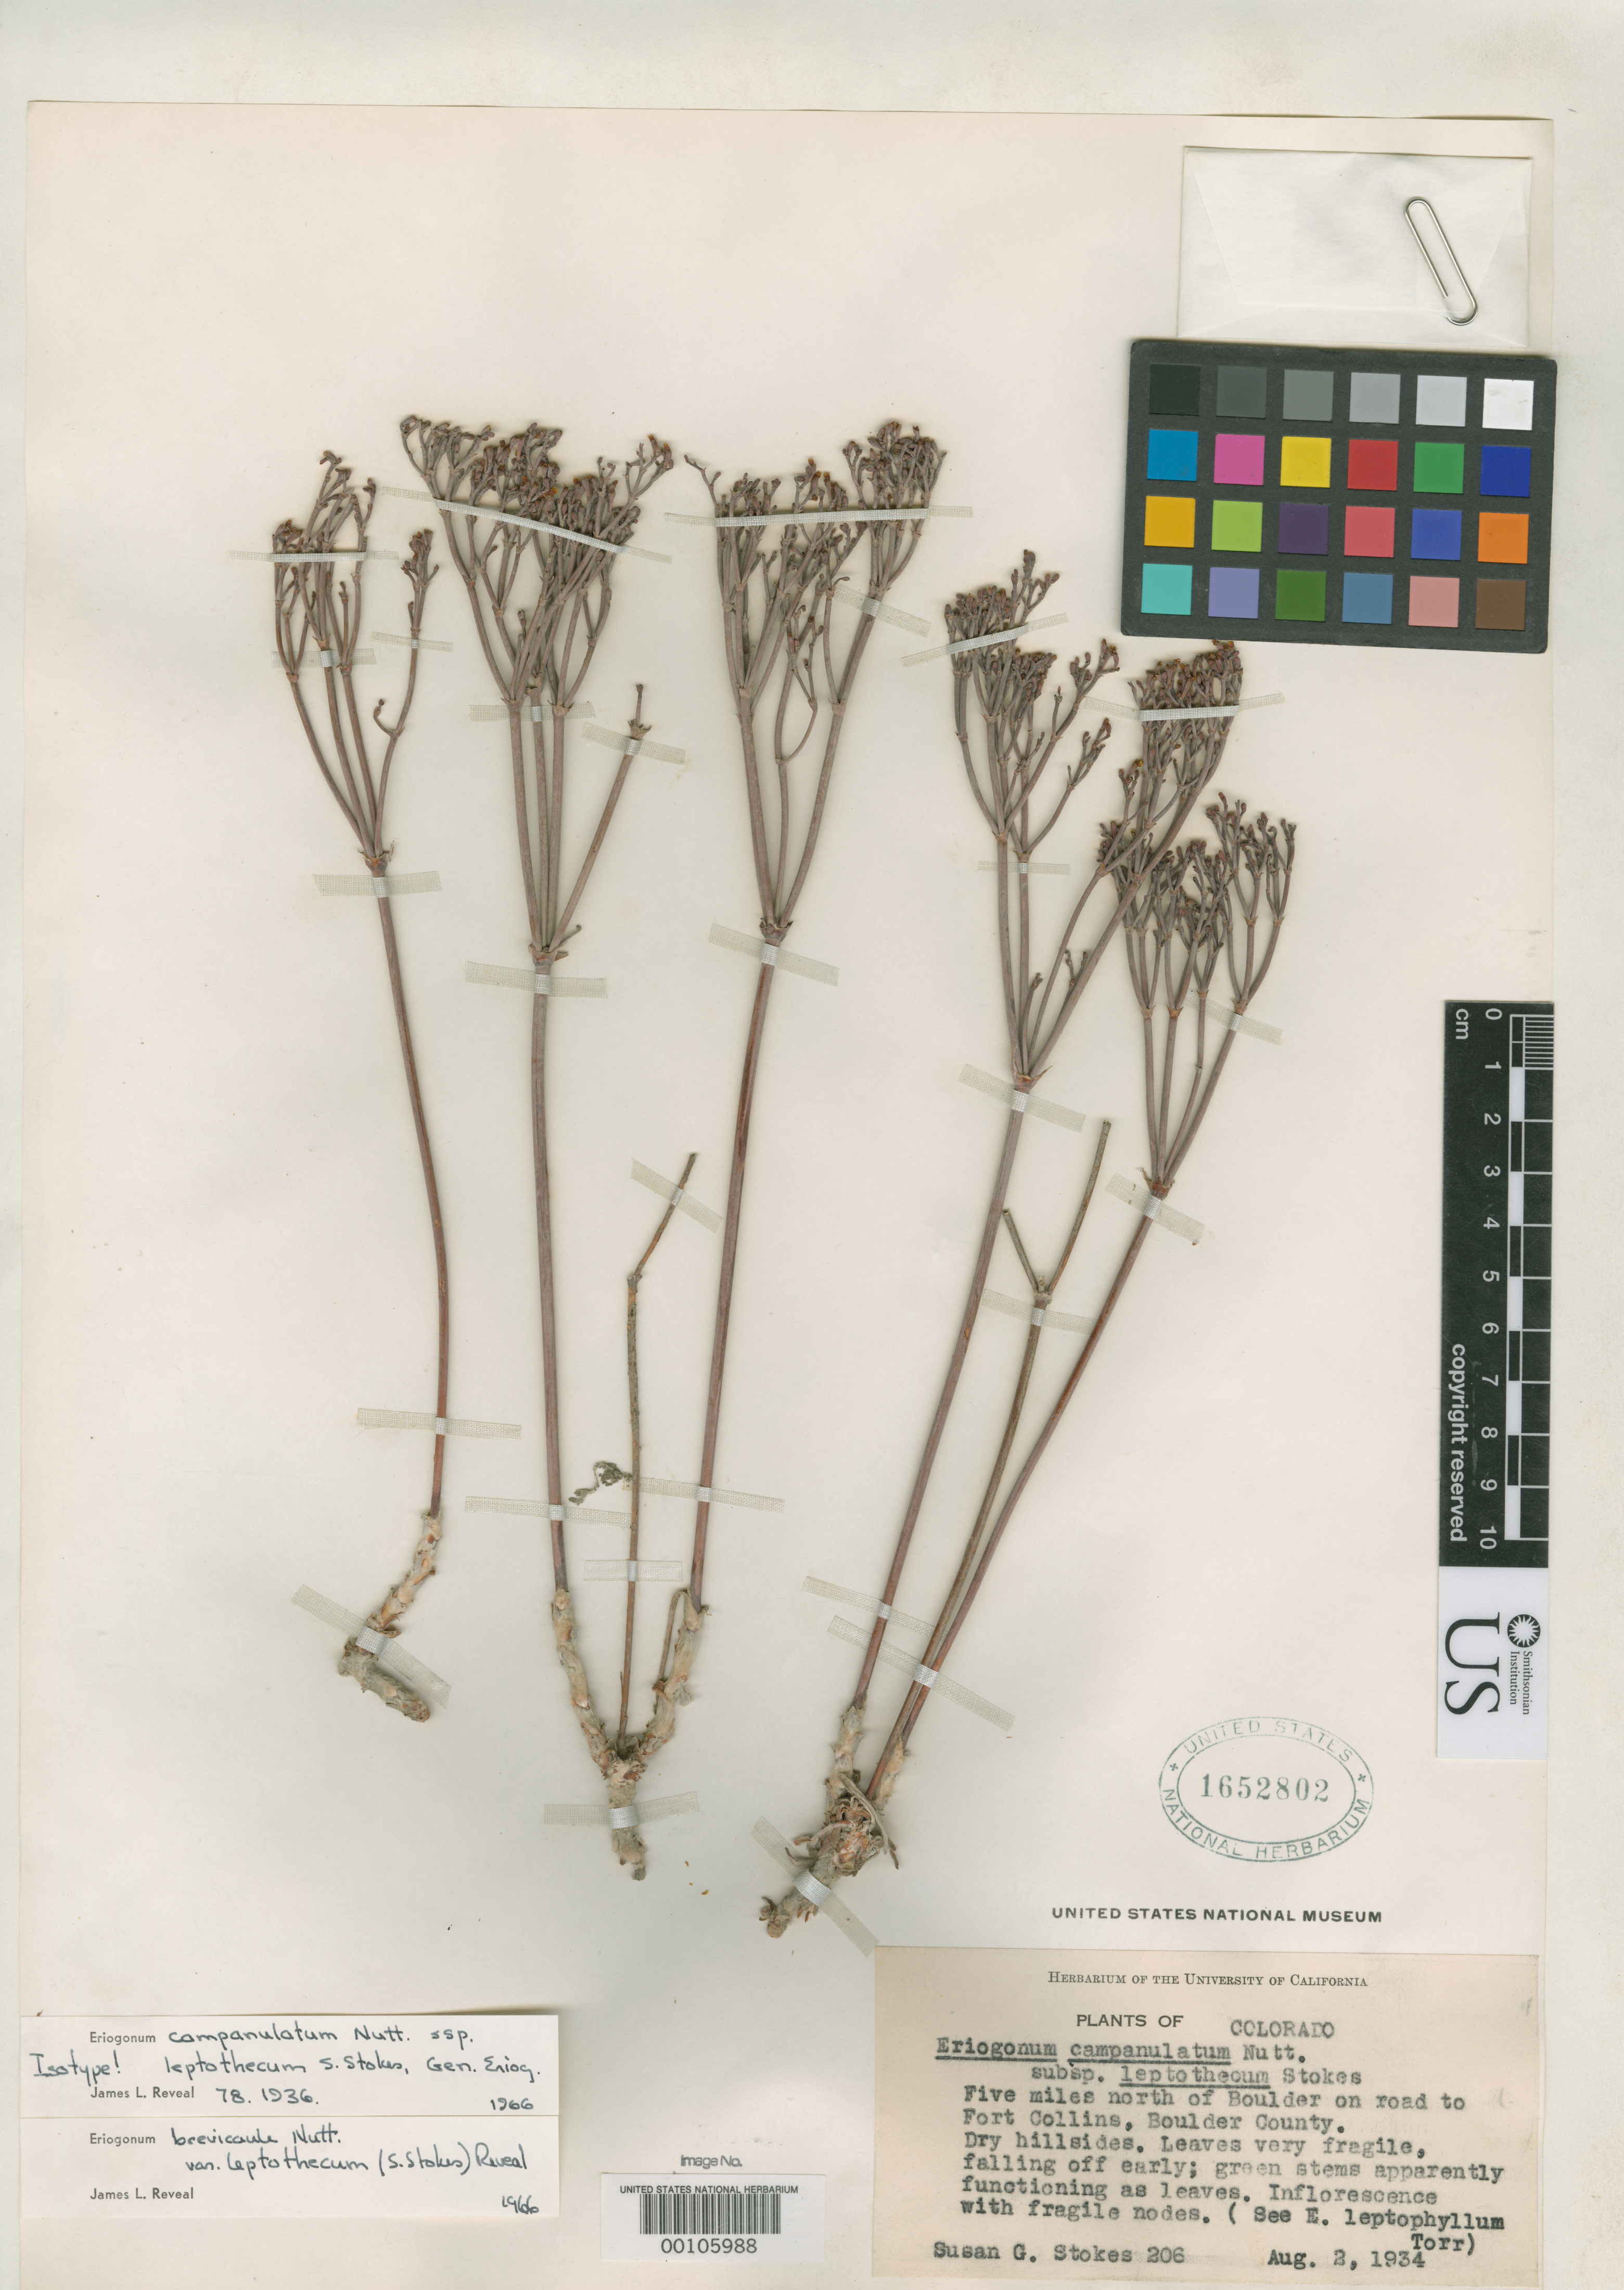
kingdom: Plantae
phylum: Tracheophyta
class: Magnoliopsida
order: Caryophyllales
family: Polygonaceae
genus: Eriogonum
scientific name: Eriogonum campanulatum subsp. leptothecum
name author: S. Stokes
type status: Isotype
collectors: S. G. Stokes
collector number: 206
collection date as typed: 02 Aug 1934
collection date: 1934-08-02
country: United States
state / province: Colorado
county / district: Boulder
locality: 5 mi N of Boulder on road to Fort Collins.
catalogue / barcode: US 1652802